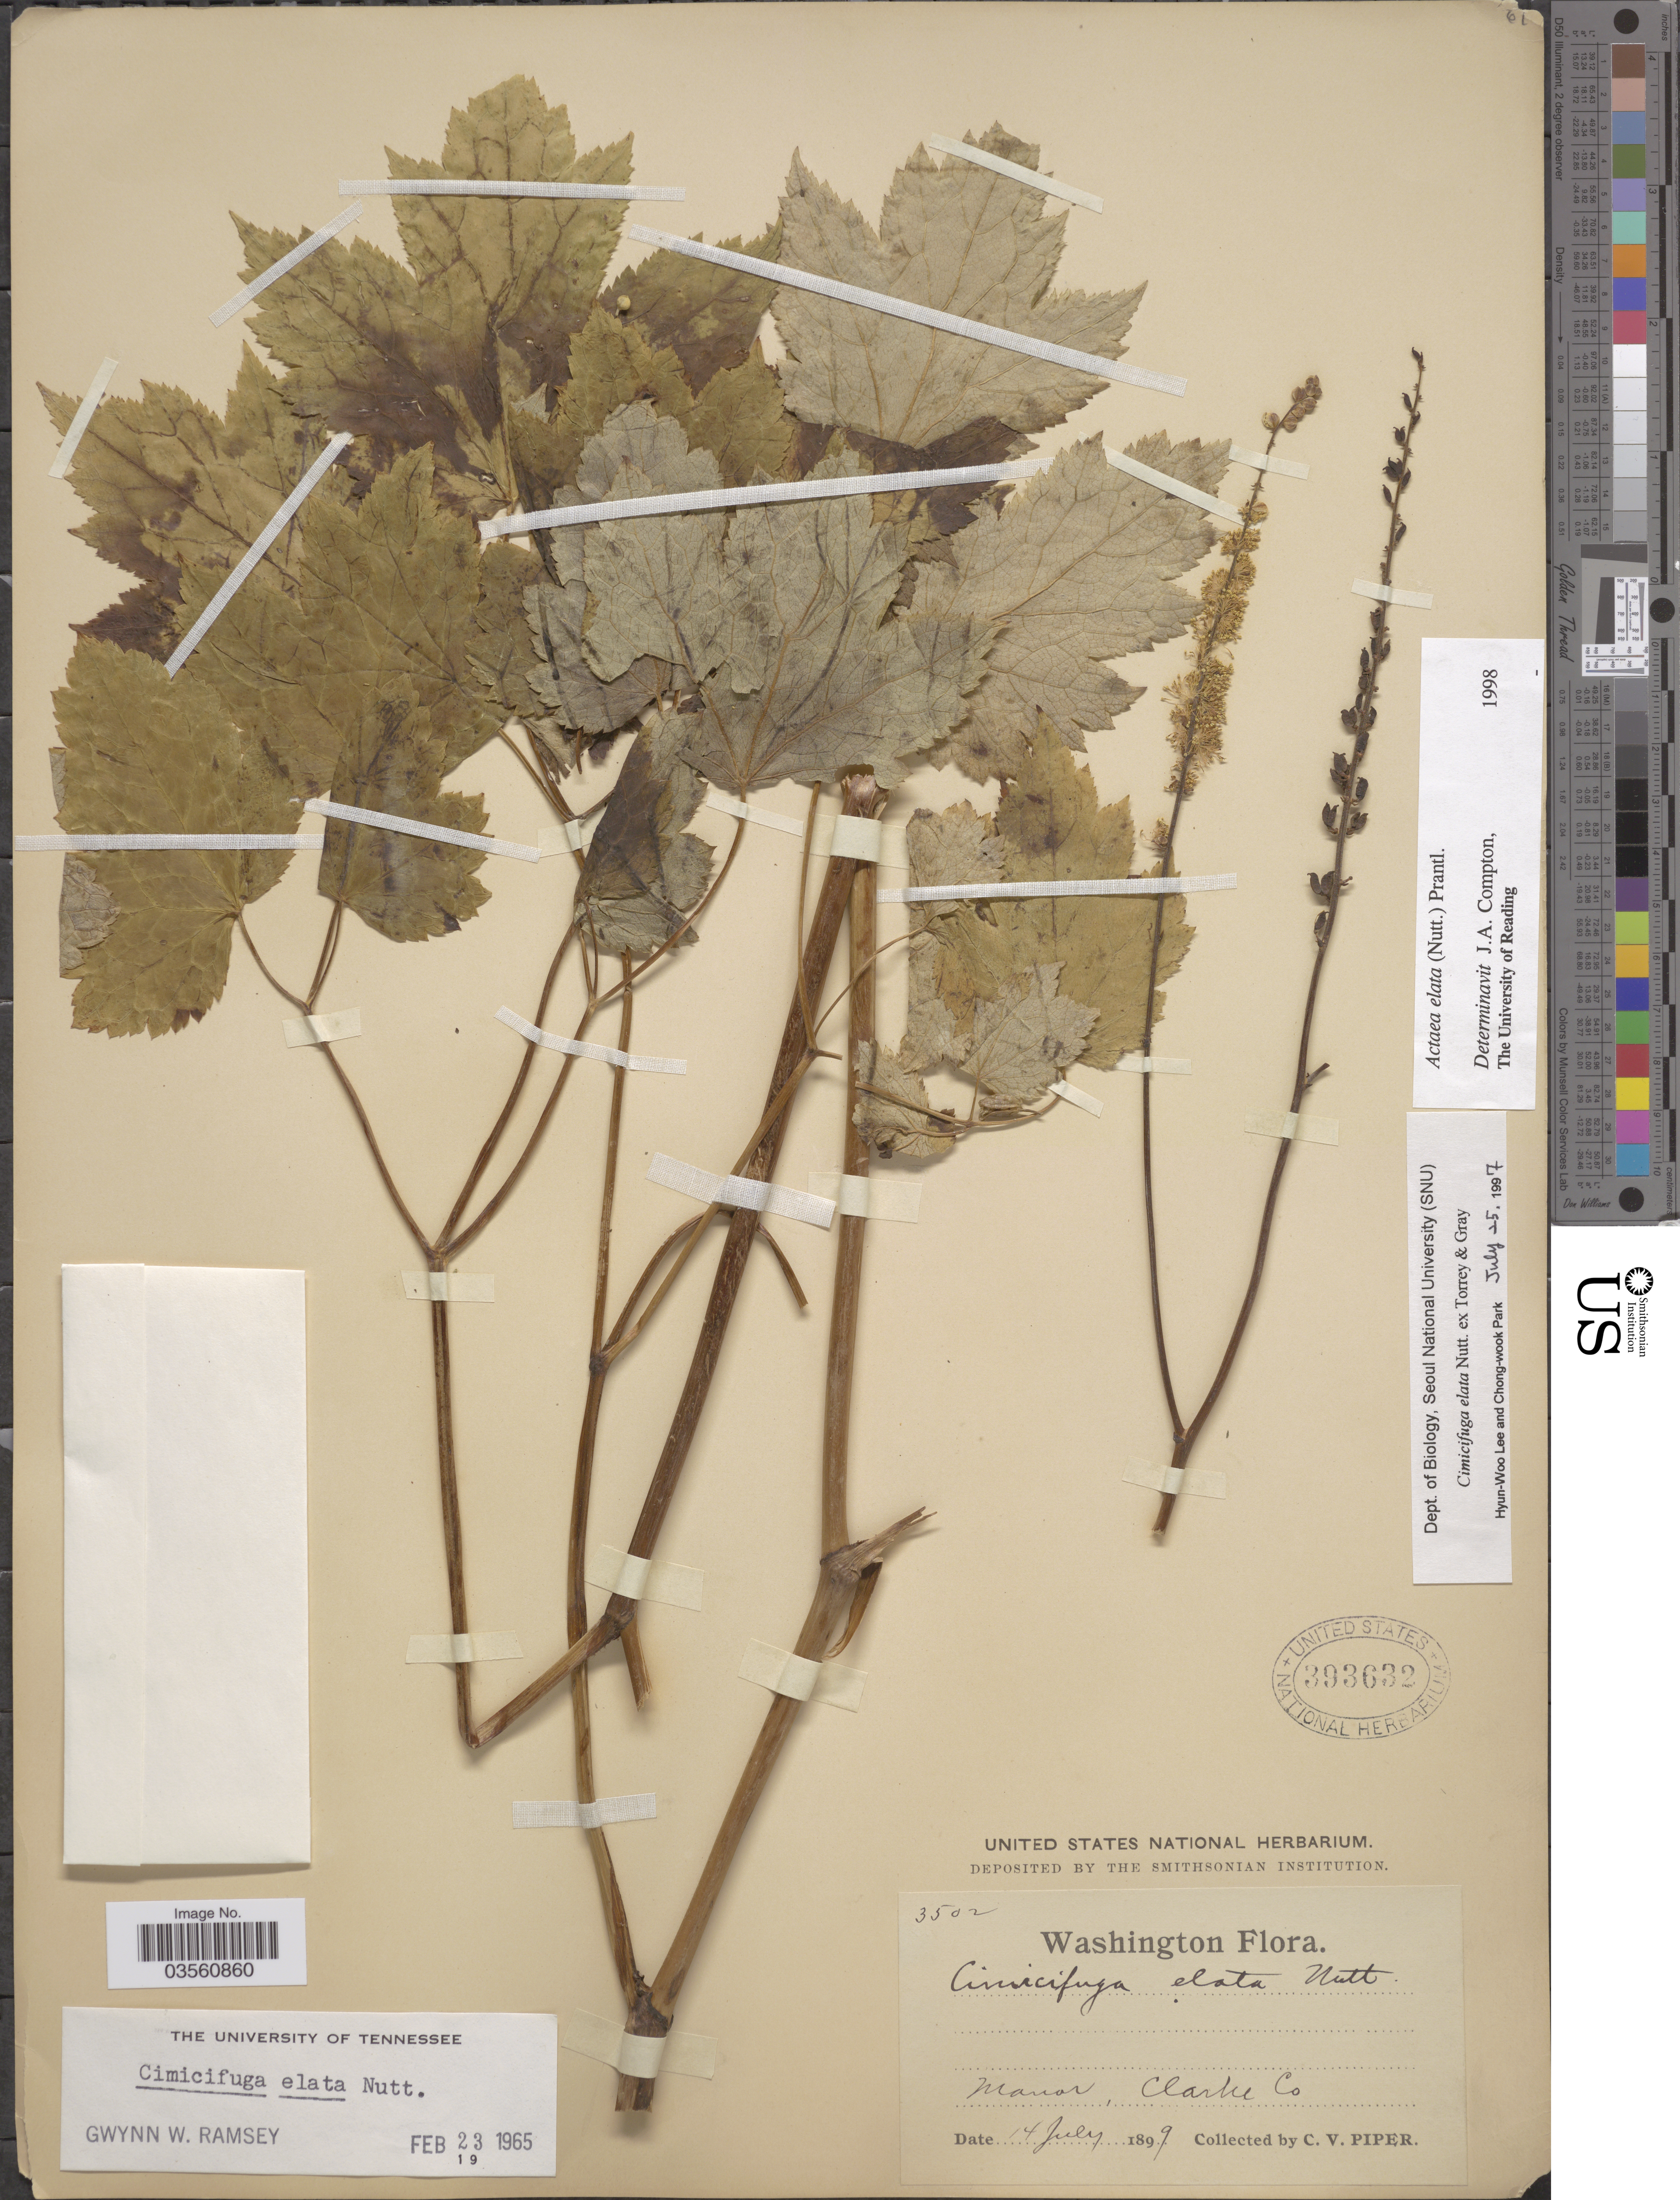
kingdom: Plantae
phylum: Tracheophyta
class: Magnoliopsida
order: Ranunculales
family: Ranunculaceae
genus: Actaea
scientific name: Actaea elata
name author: (Nutt.) Prantl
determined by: Compton, J. A.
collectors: C. V. Piper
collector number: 3502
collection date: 1899-07-14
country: United States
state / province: Washington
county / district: Clark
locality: Manor, Clarke Co.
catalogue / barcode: US 393632